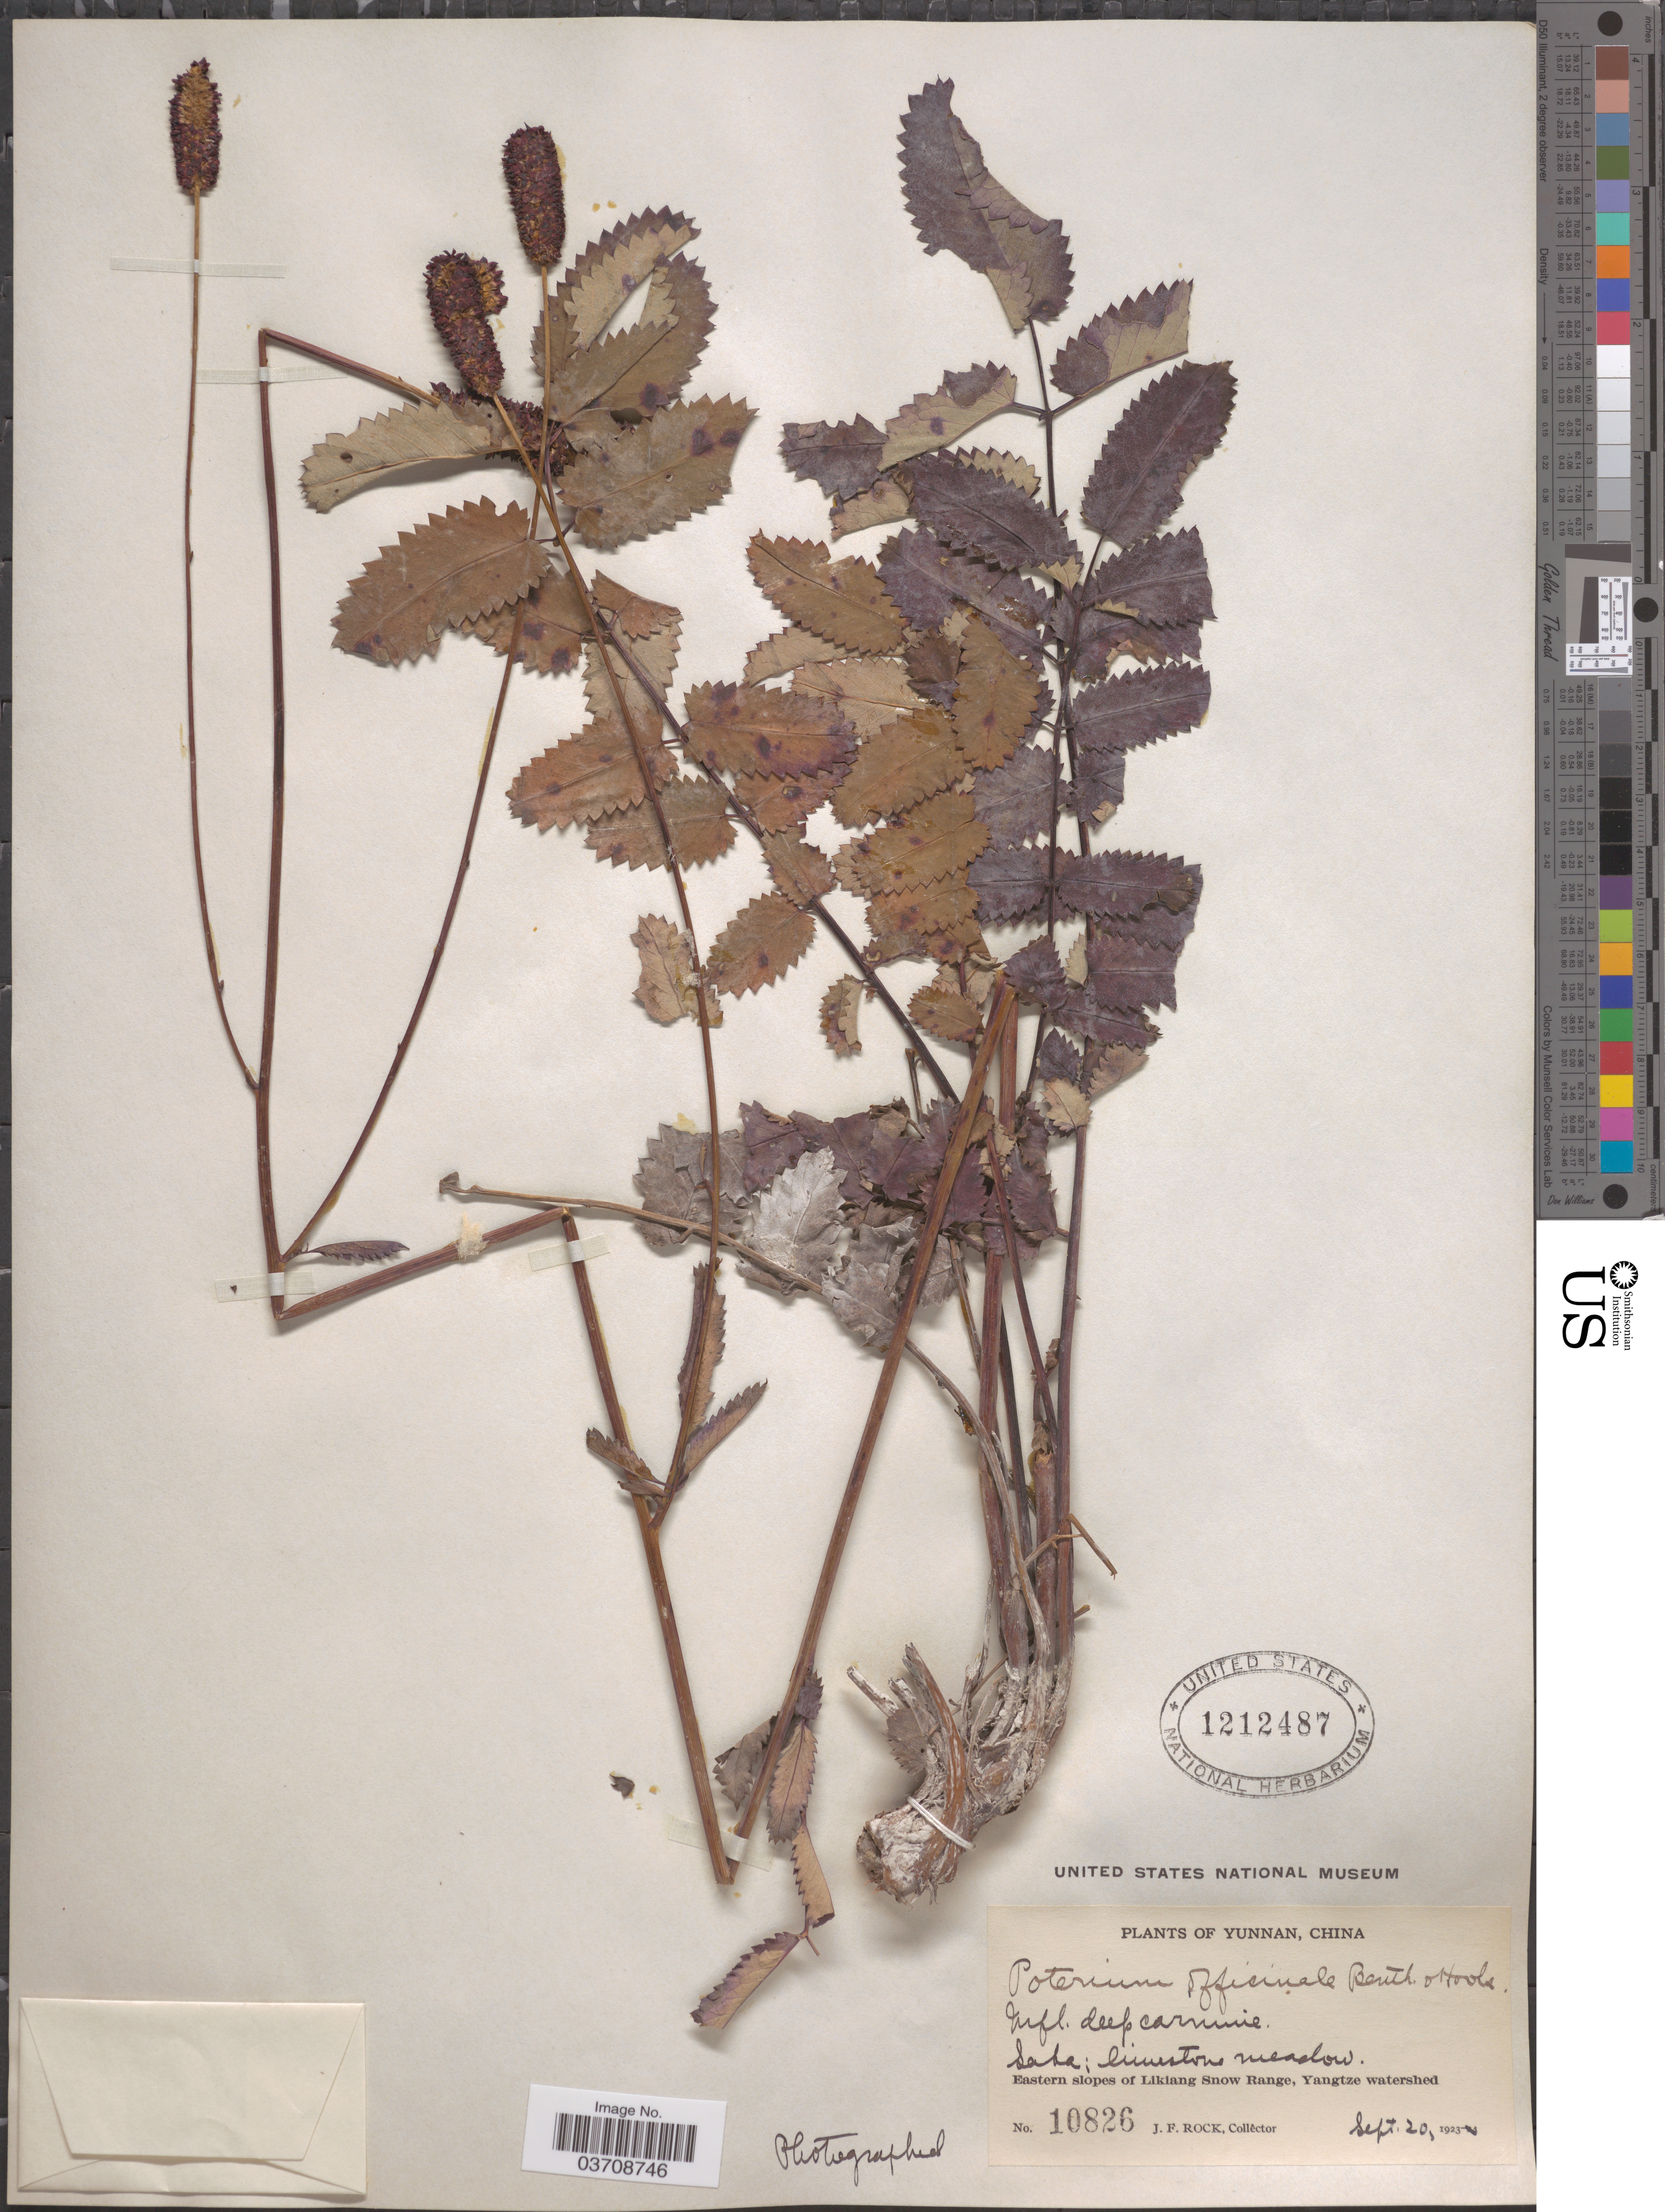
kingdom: Plantae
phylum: Tracheophyta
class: Magnoliopsida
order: Rosales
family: Rosaceae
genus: Sanguisorba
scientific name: Sanguisorba officinalis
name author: L.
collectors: J. Rock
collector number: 10826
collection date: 1923-09-20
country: China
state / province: Yunnan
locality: Saba. Eastern slopes of Likiang Snow Range, Yangtze watershed.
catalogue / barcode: US 1212487